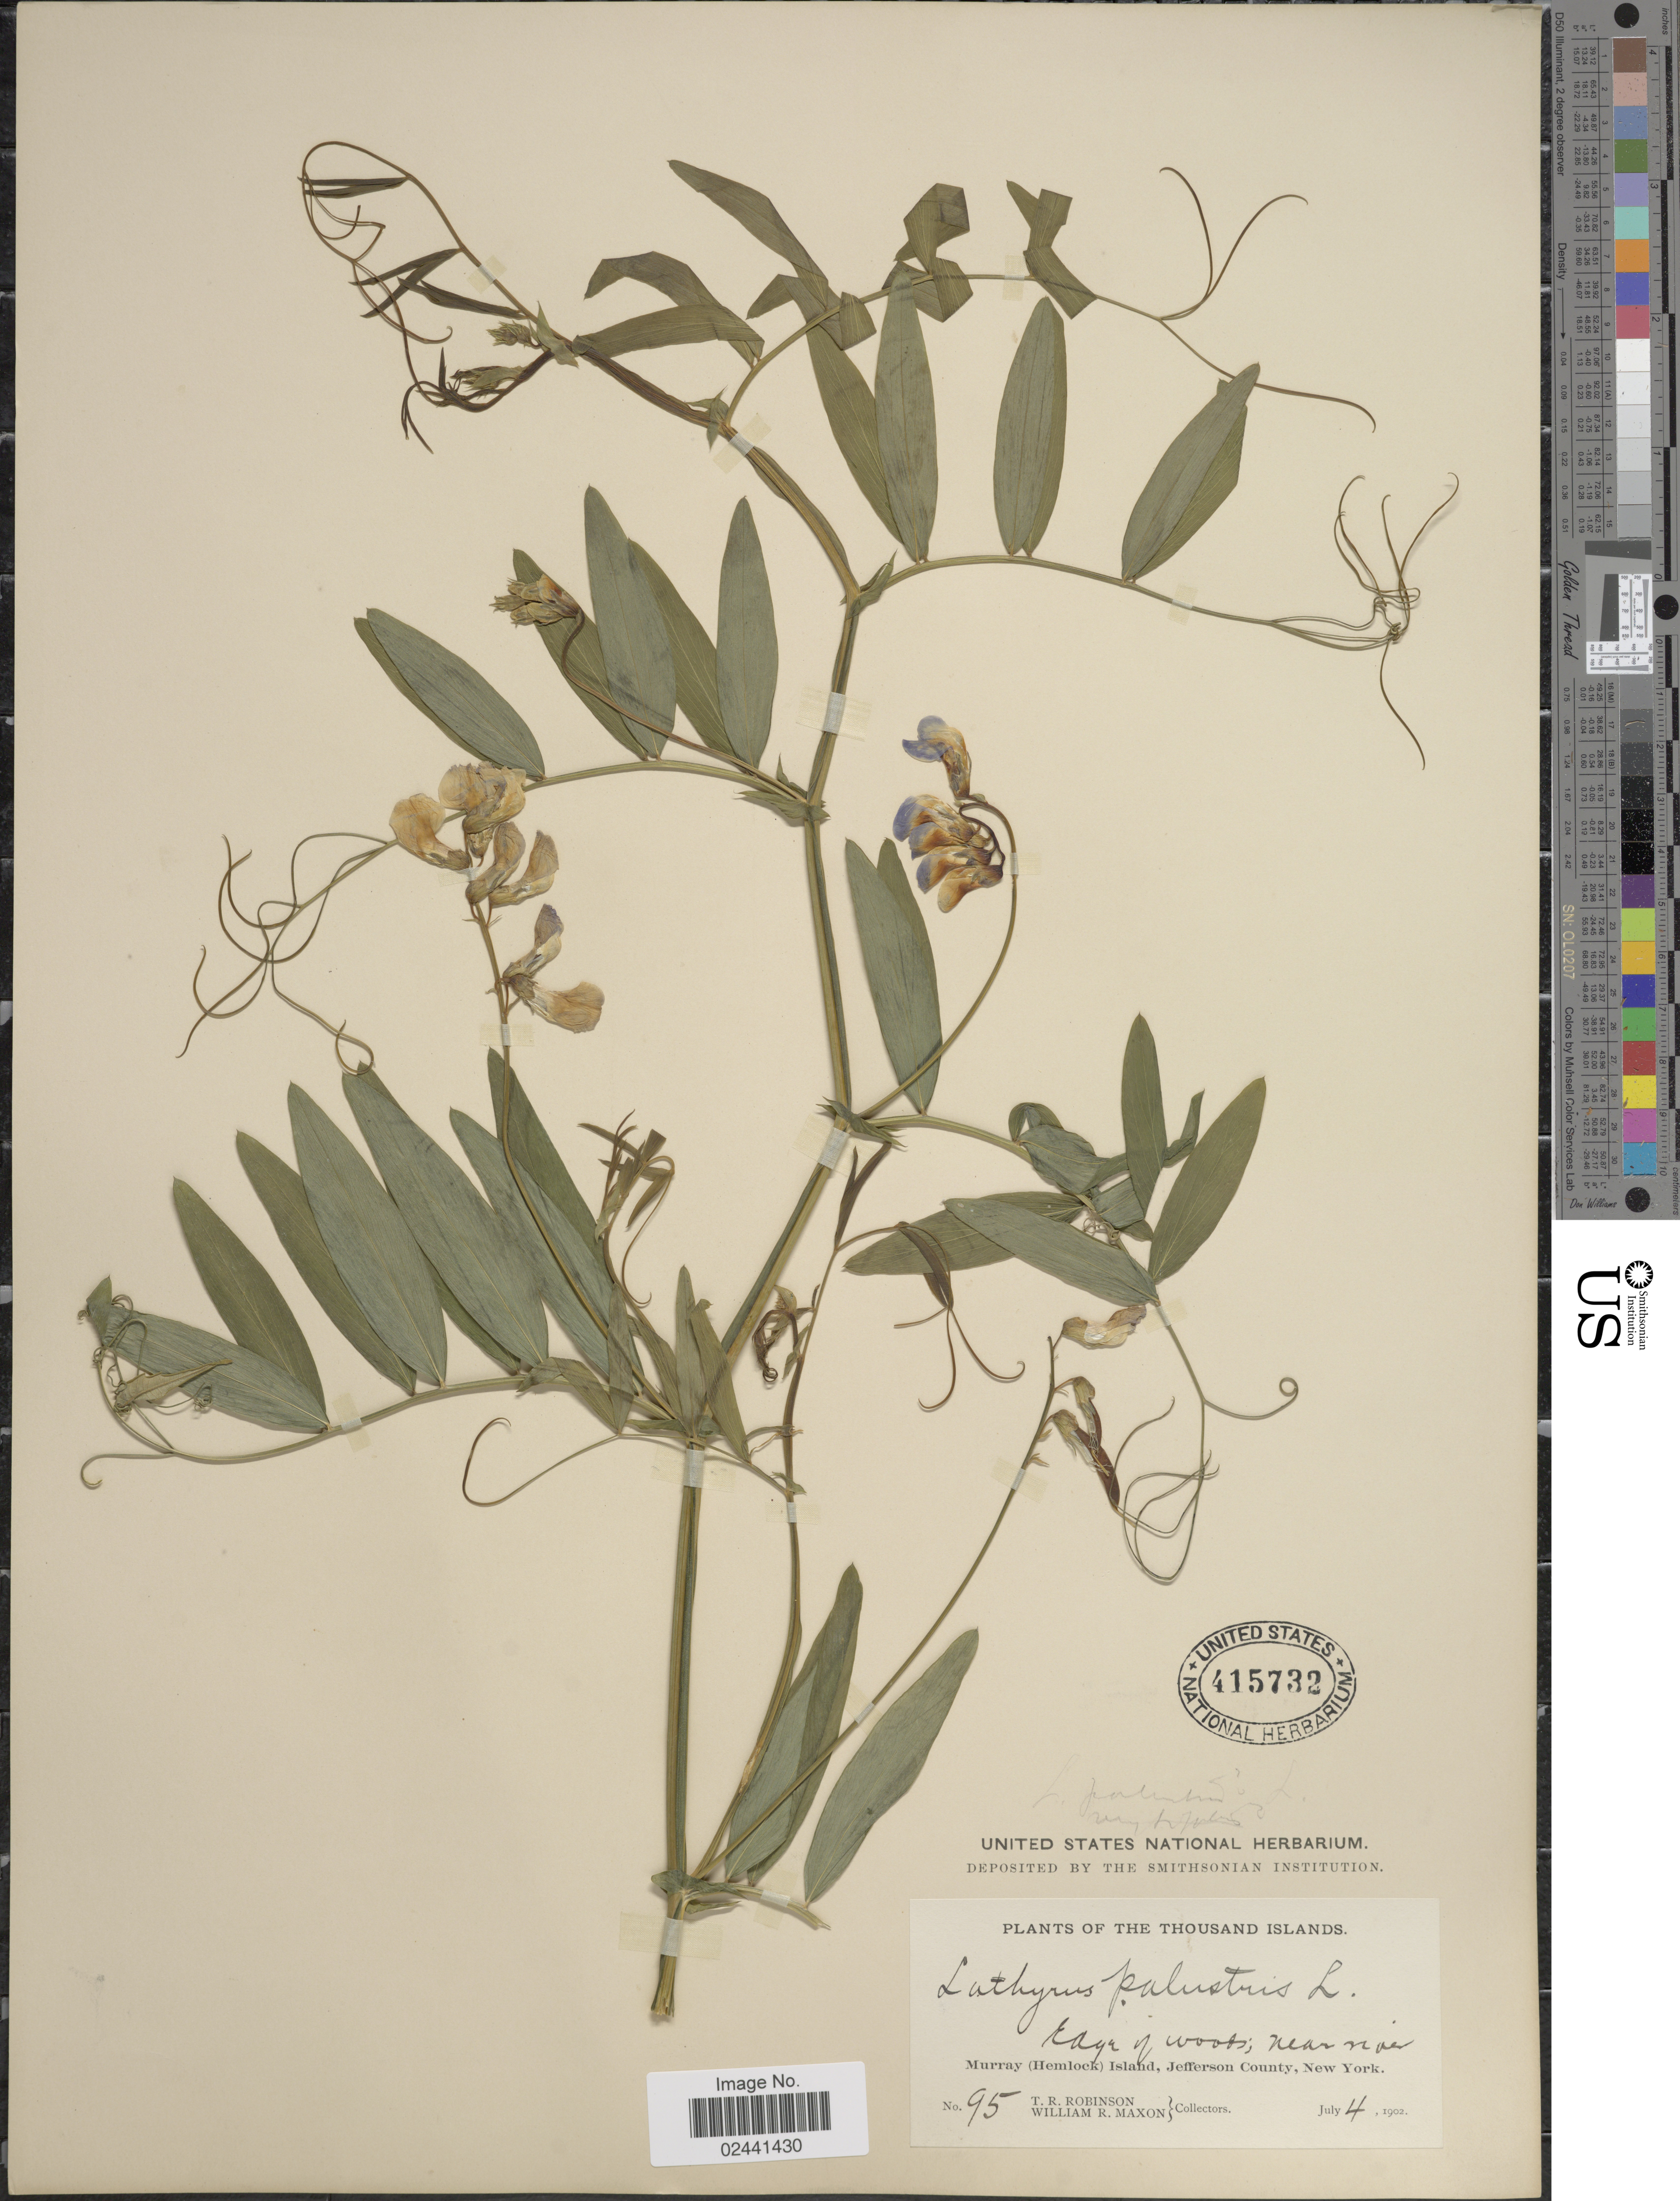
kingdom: Plantae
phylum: Tracheophyta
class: Magnoliopsida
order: Fabales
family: Fabaceae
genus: Lathyrus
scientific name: Lathyrus palustris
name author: L.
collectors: T. R. Robinson & W. R. Maxon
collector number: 95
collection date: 1902-07-04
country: United States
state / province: New York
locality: The Thousand Island, Edge of woods; near river Murray (Hemlock) Island, Jefferson County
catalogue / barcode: US 415732